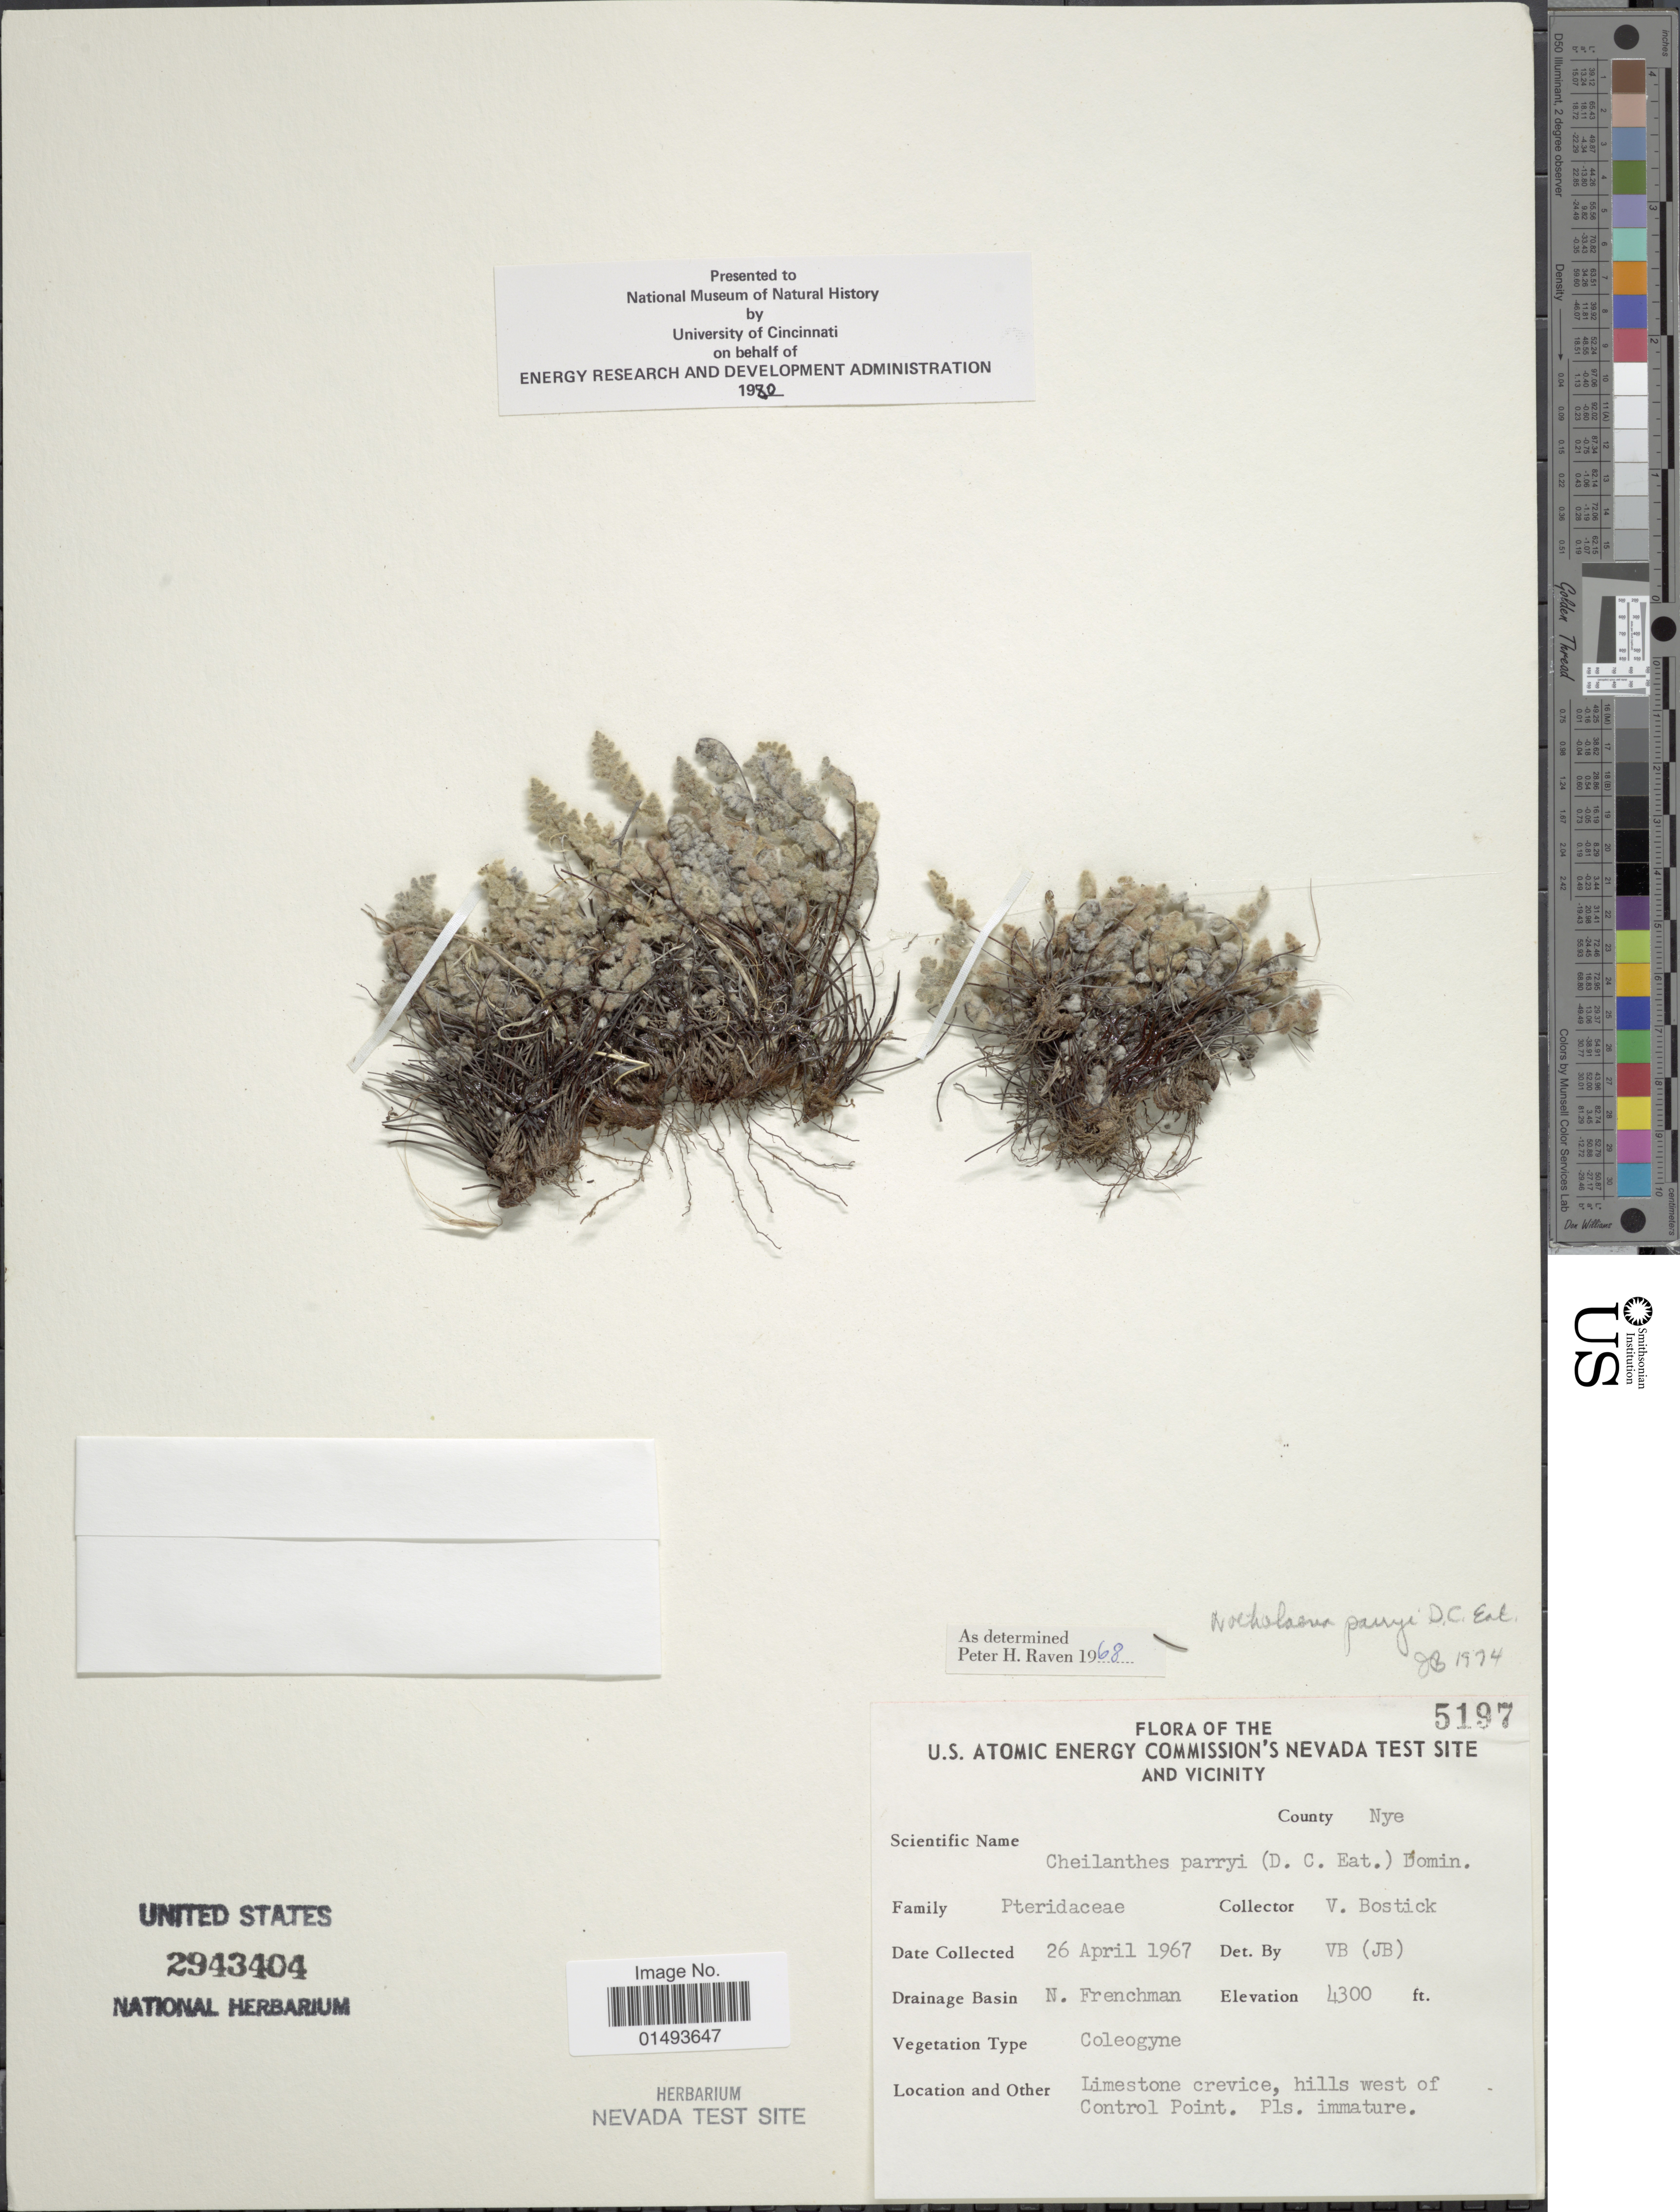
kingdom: Plantae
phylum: Tracheophyta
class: Polypodiopsida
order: Polypodiales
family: Pteridaceae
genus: Myriopteris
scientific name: Myriopteris parryi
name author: (D.C. Eaton) Grusz & Windham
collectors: V. Bostick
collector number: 5197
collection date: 1967-04-26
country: United States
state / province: Nevada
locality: Flora of the U.S. Atomic Energy Commision's Nevada Test Site and Vicinity, Limestone crevice, hills west of Control Point. Pls. immature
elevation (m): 1311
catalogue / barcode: US 2943404